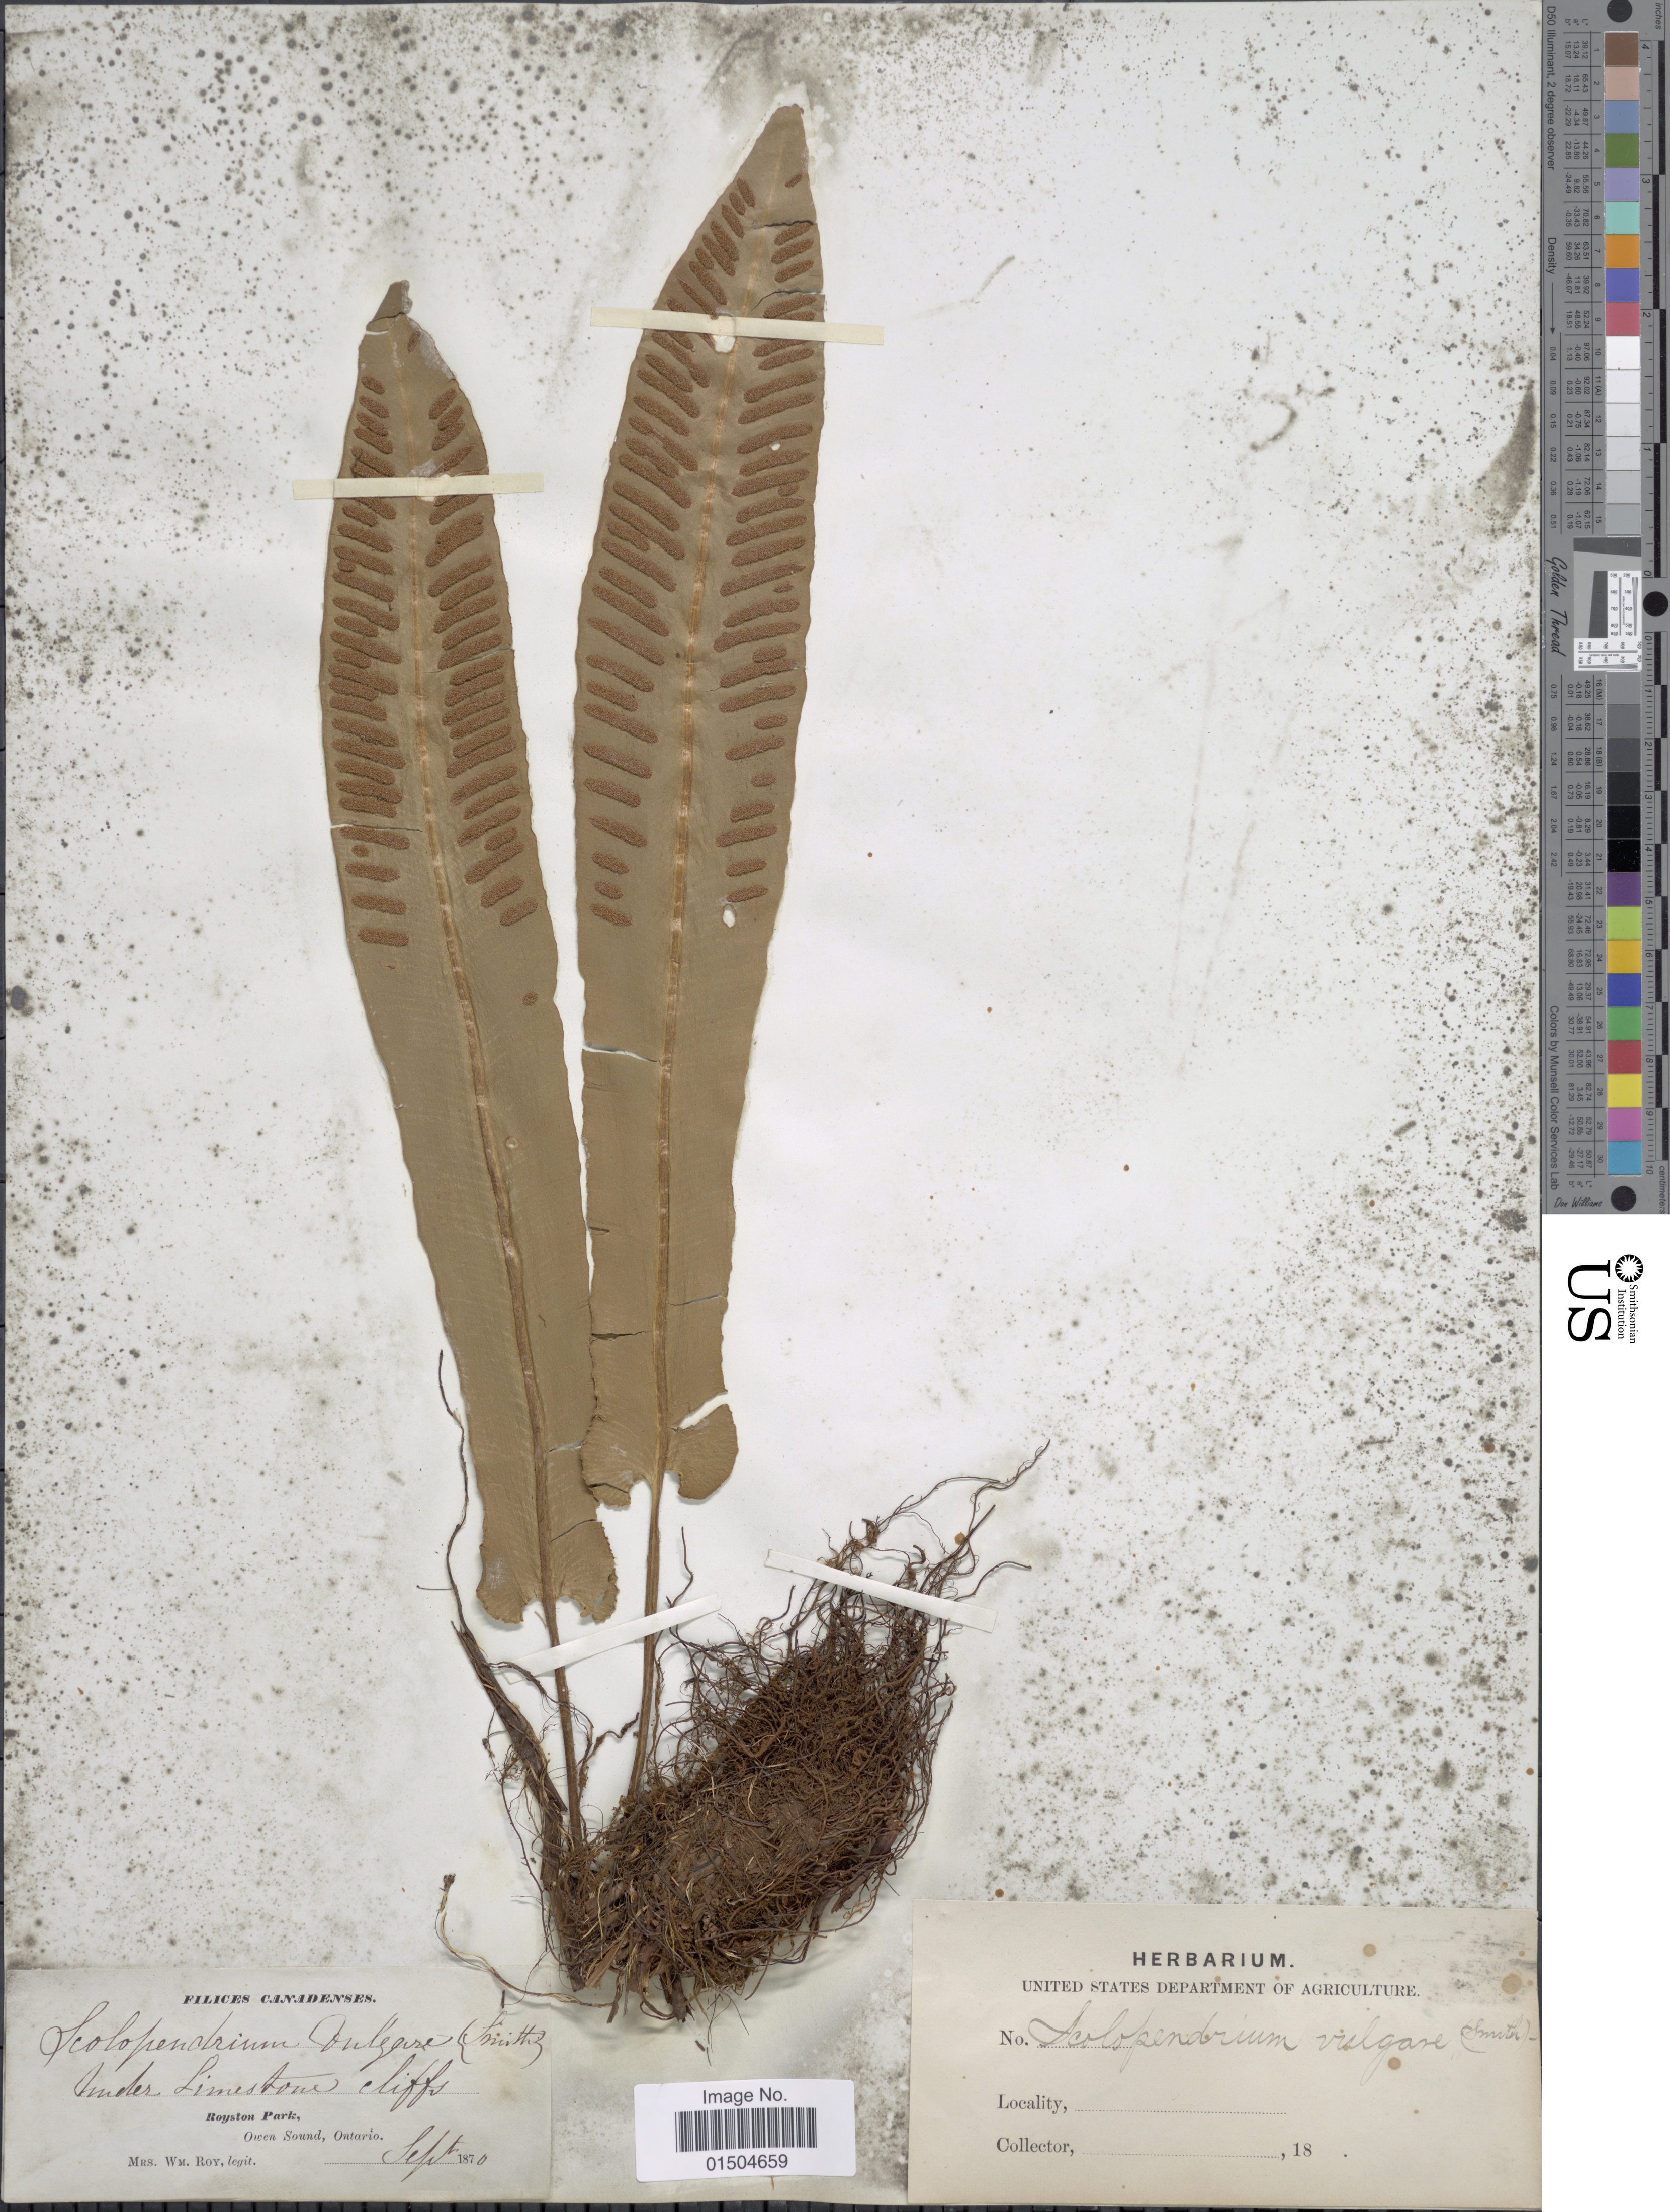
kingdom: Plantae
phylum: Tracheophyta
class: Polypodiopsida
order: Polypodiales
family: Aspleniaceae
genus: Asplenium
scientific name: Asplenium scolopendrium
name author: Sm.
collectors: W. Roy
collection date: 1870-09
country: Canada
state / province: Ontario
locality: Under Limestone cliffs. Royston Park, Owen Sound.